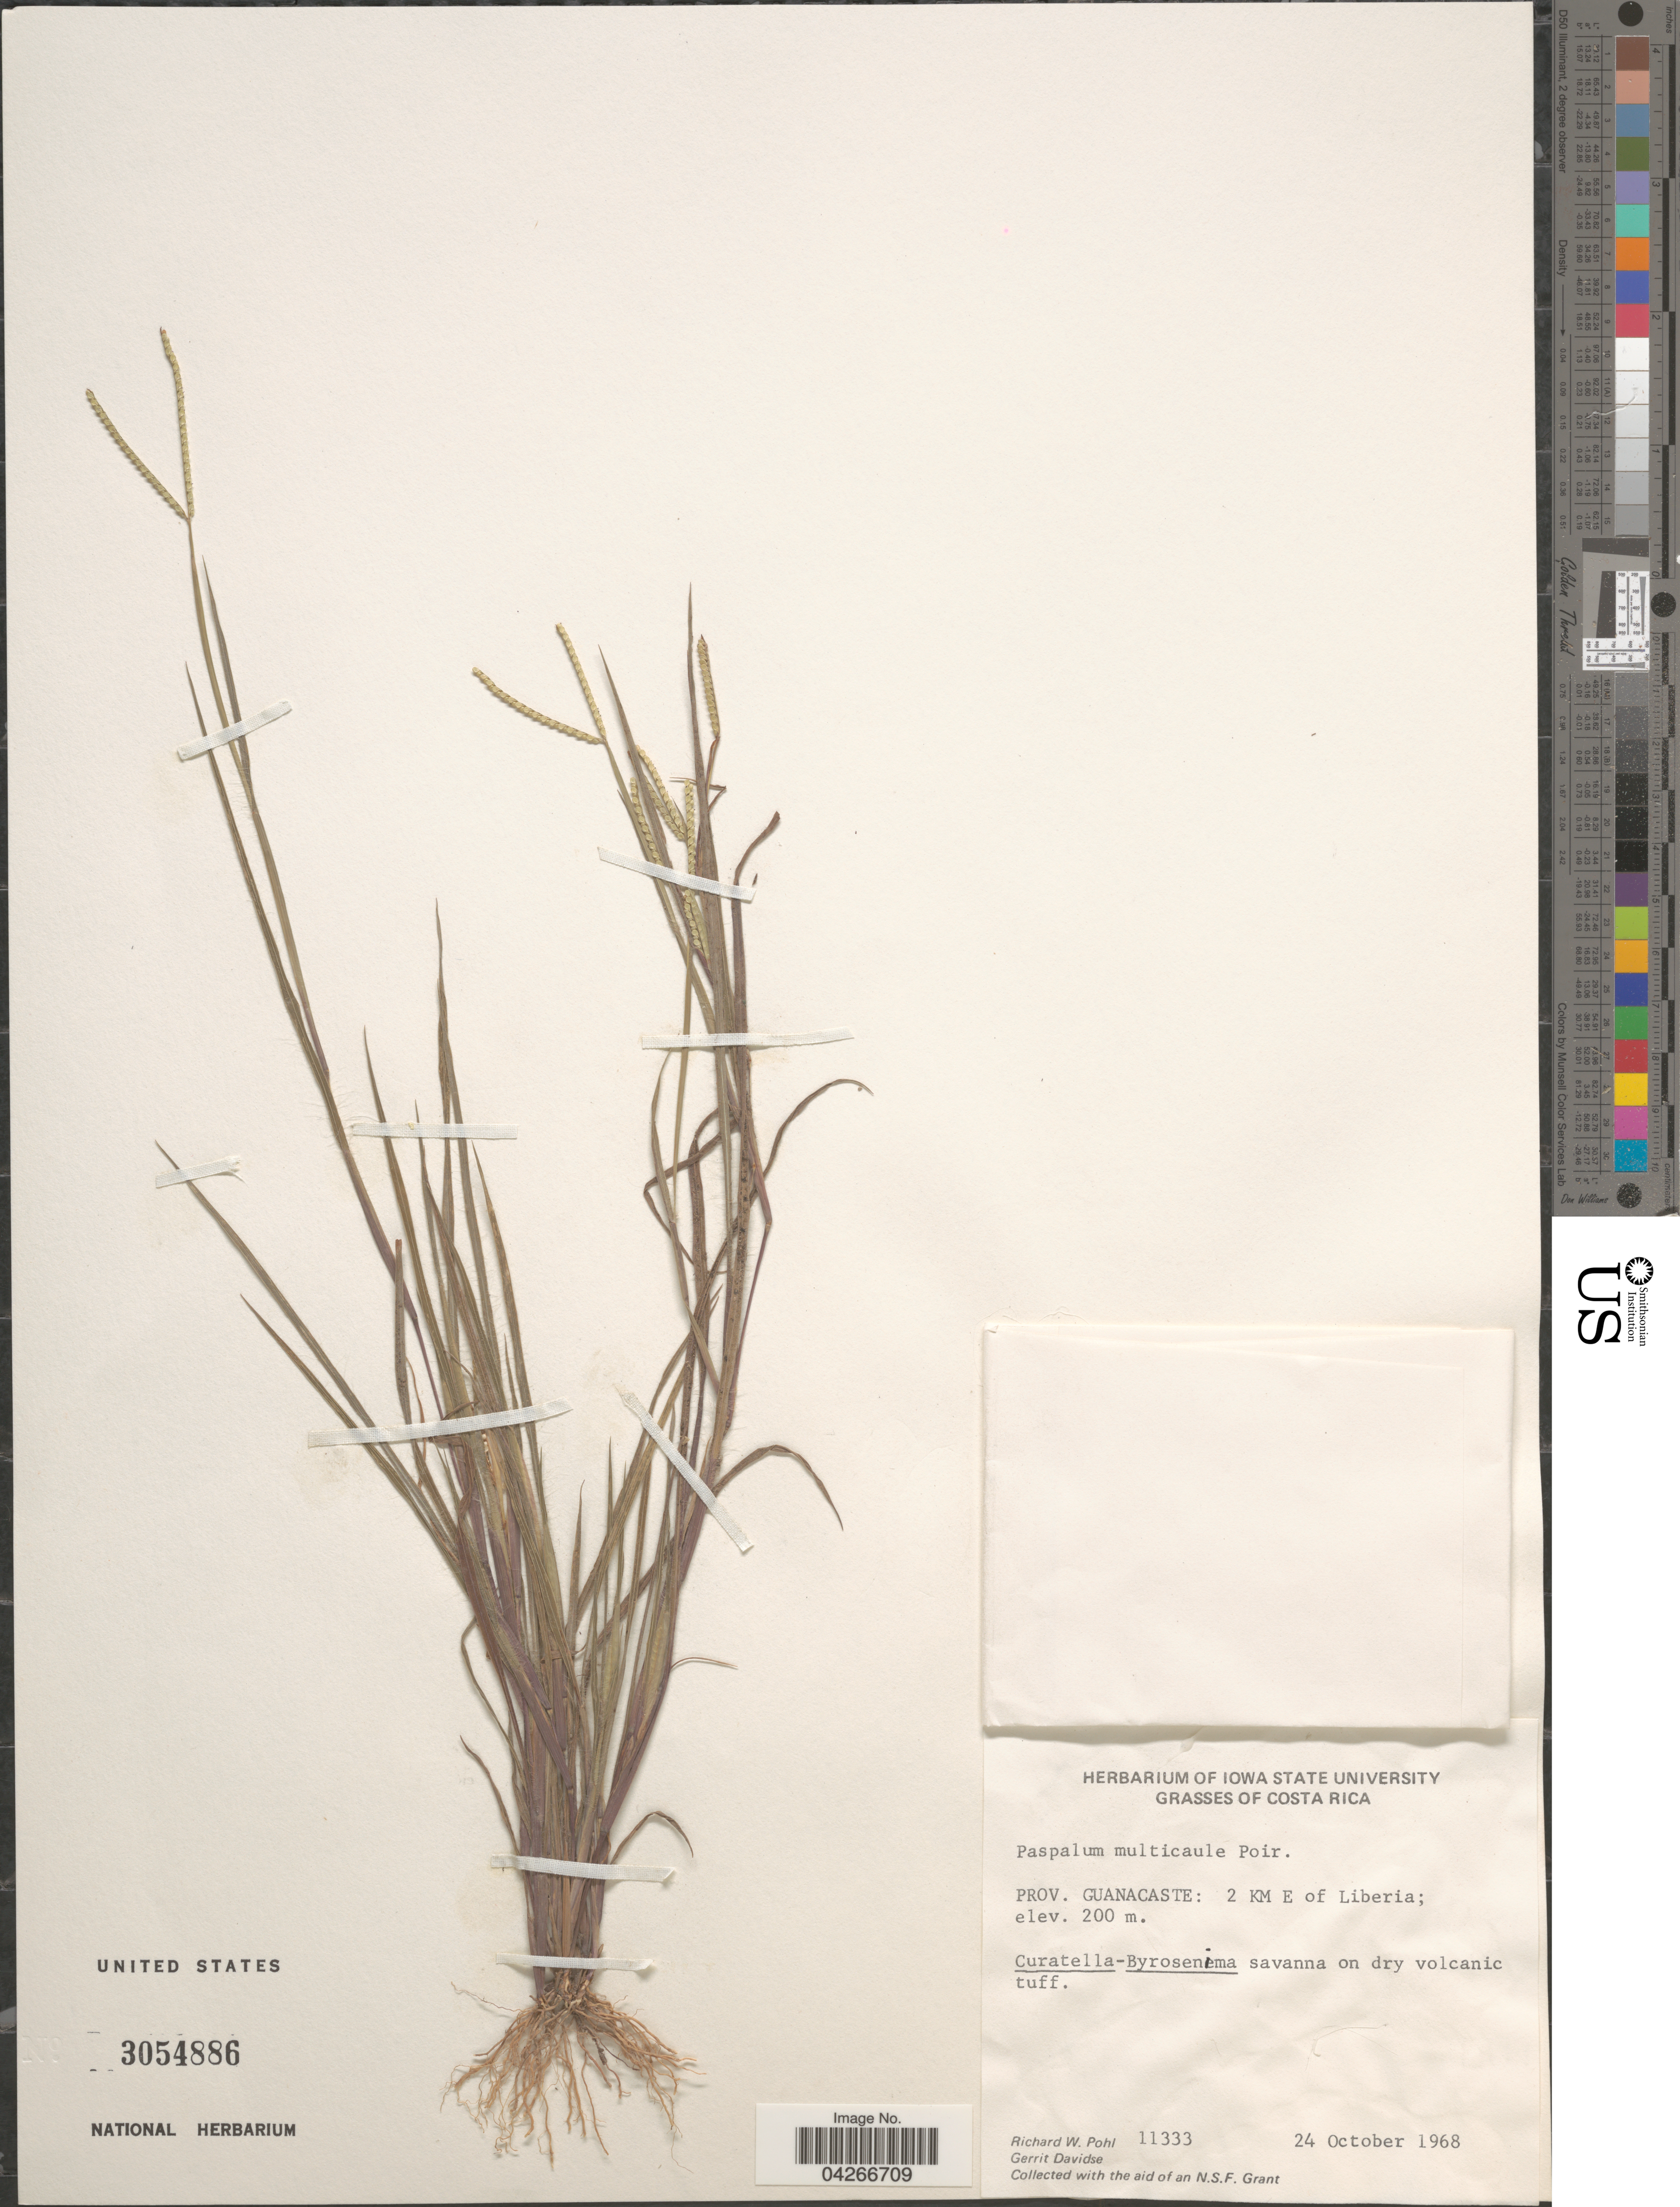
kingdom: Plantae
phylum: Tracheophyta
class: Liliopsida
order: Poales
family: Poaceae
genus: Paspalum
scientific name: Paspalum multicaule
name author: Poir. in Lam.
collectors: R. W. Pohl & G. Davidse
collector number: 11333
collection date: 1968-10-24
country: Costa Rica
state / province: Guanacaste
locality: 2 KM E of Liberia.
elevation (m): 200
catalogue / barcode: US 3054886